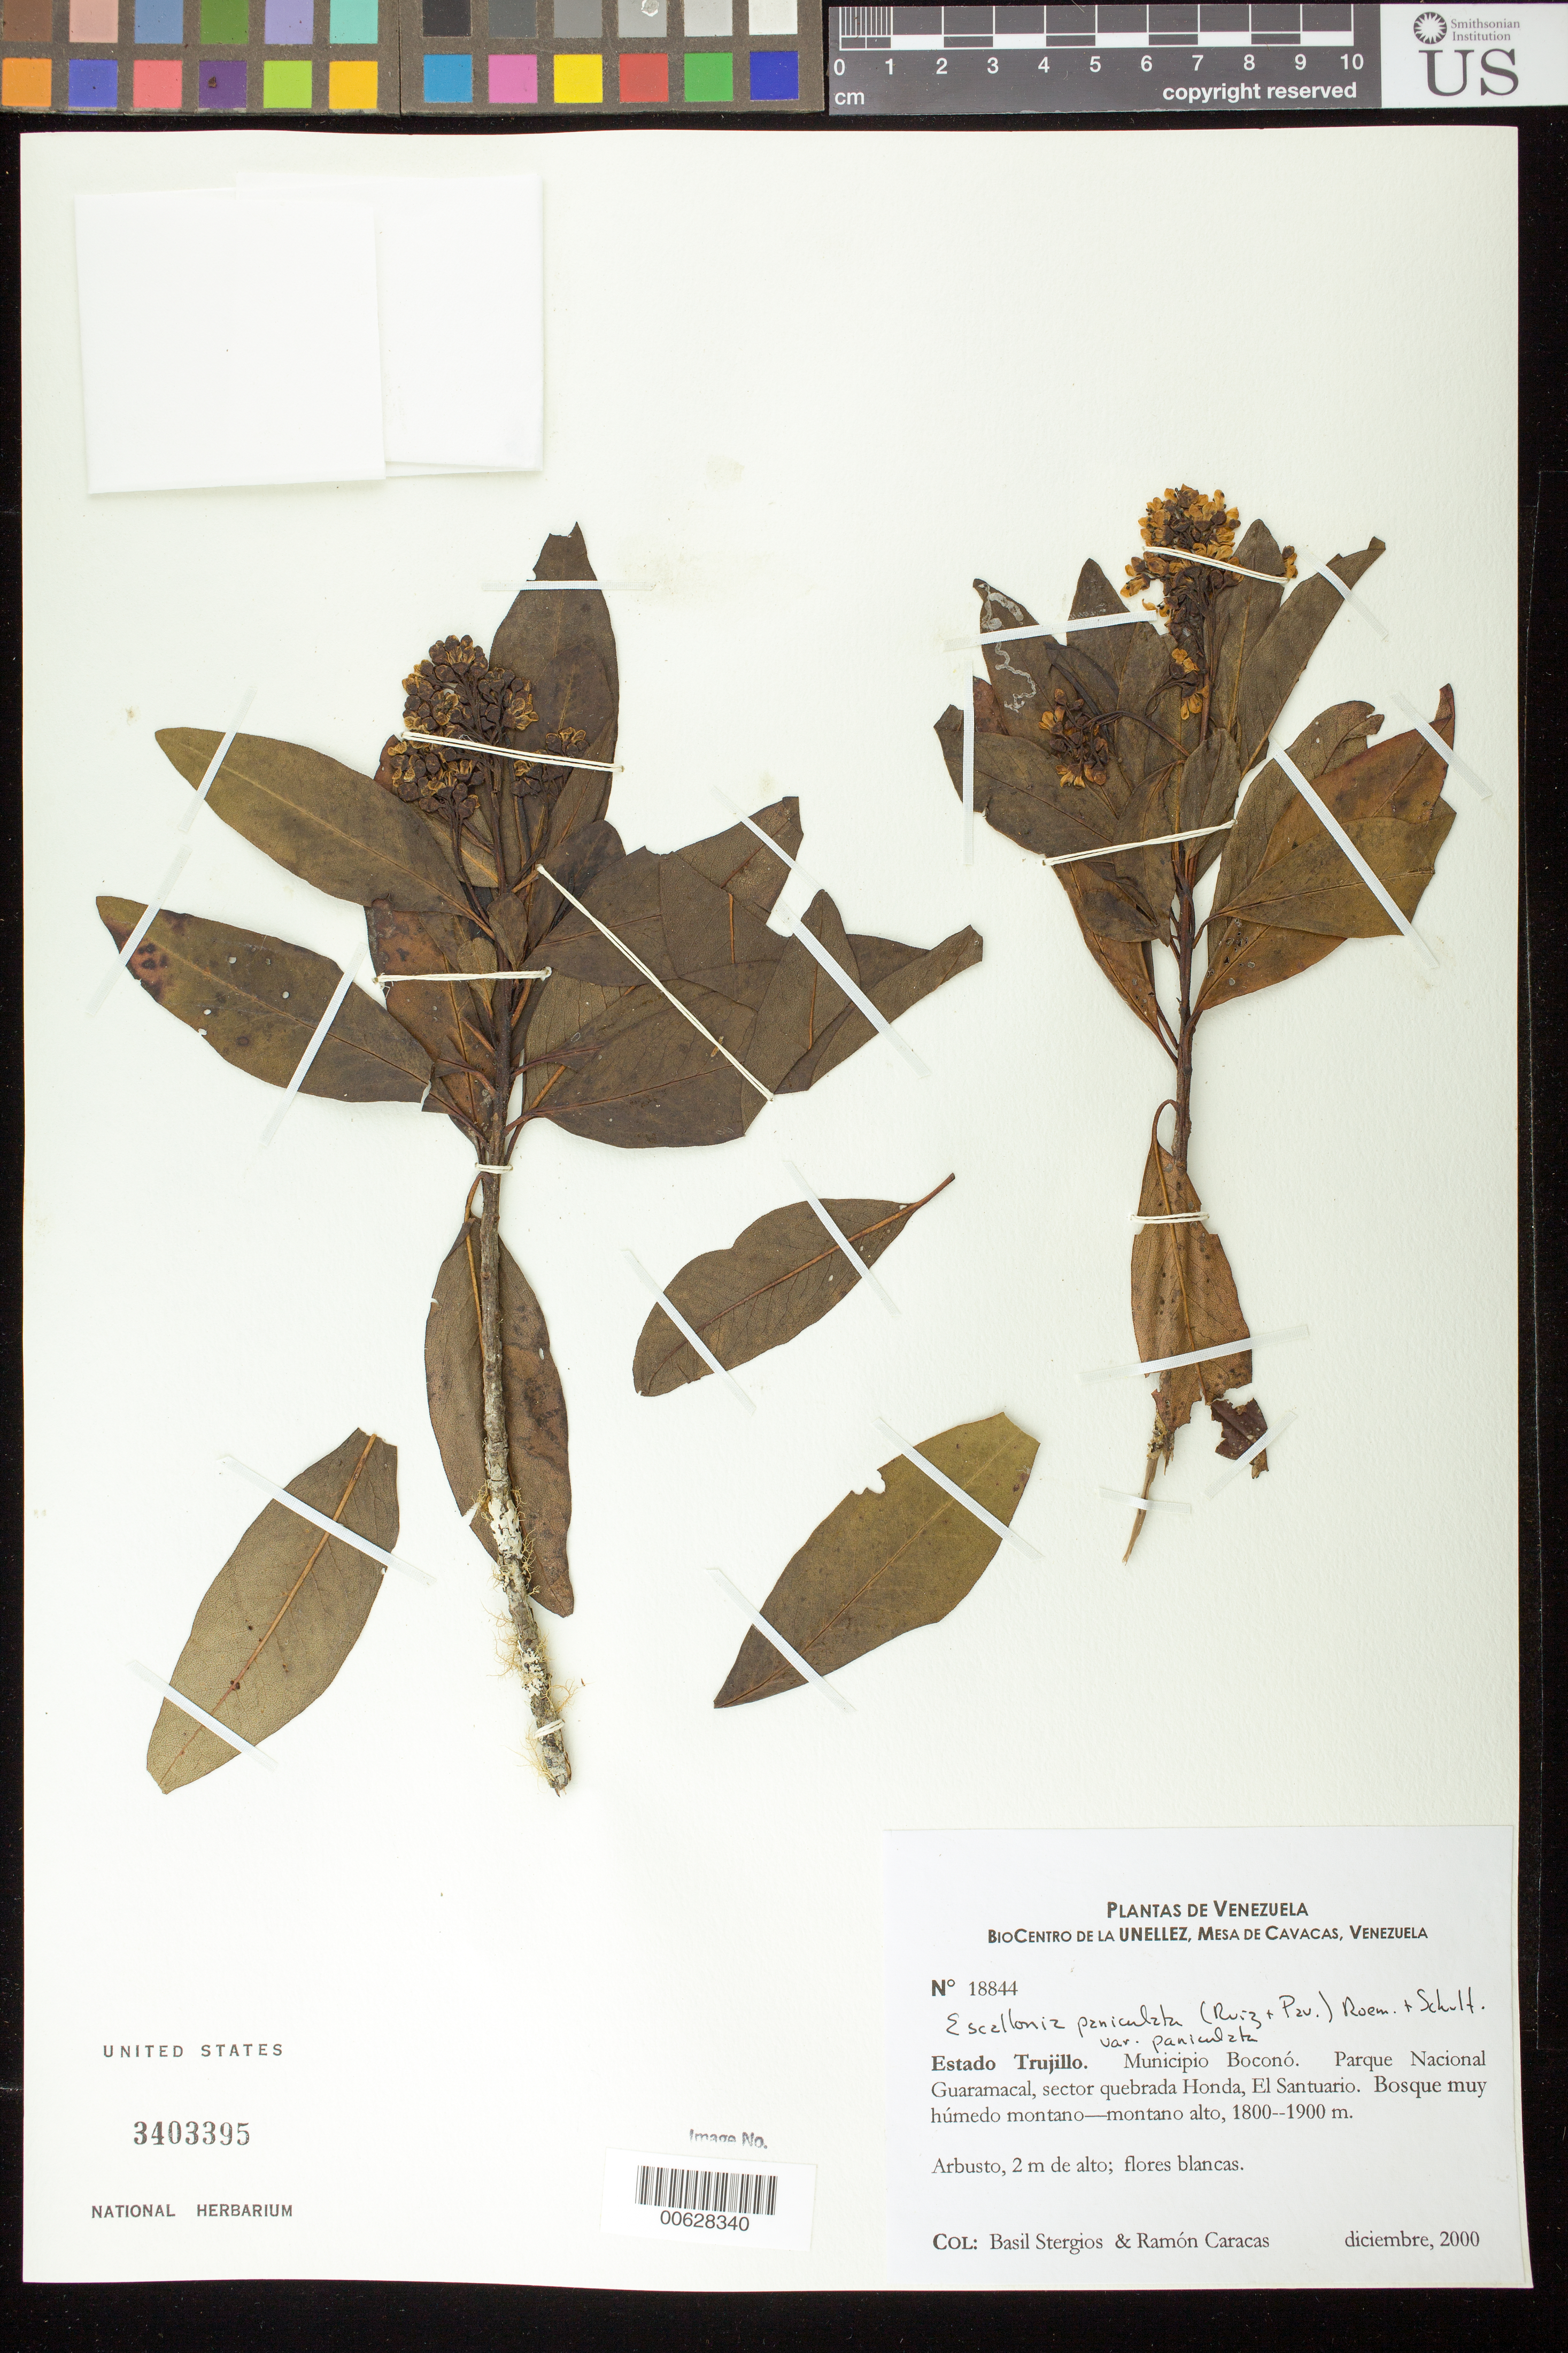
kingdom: Plantae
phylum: Tracheophyta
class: Magnoliopsida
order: Escalloniales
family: Escalloniaceae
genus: Escallonia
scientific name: Escallonia paniculata var. paniculata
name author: (Ruiz & Pav.) Roem. & Schult.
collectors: B. G. Stergios & R. Caracas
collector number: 18844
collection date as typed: Dec 2000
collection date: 2000-12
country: Venezuela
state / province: Trujillo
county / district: Boconó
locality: Parque Nacional Guaramacal, quebrada Honda, El Santuario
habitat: Bosque muy húmedo montano-montano alto.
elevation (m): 1800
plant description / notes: NY, PORT, US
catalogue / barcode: US 3403395